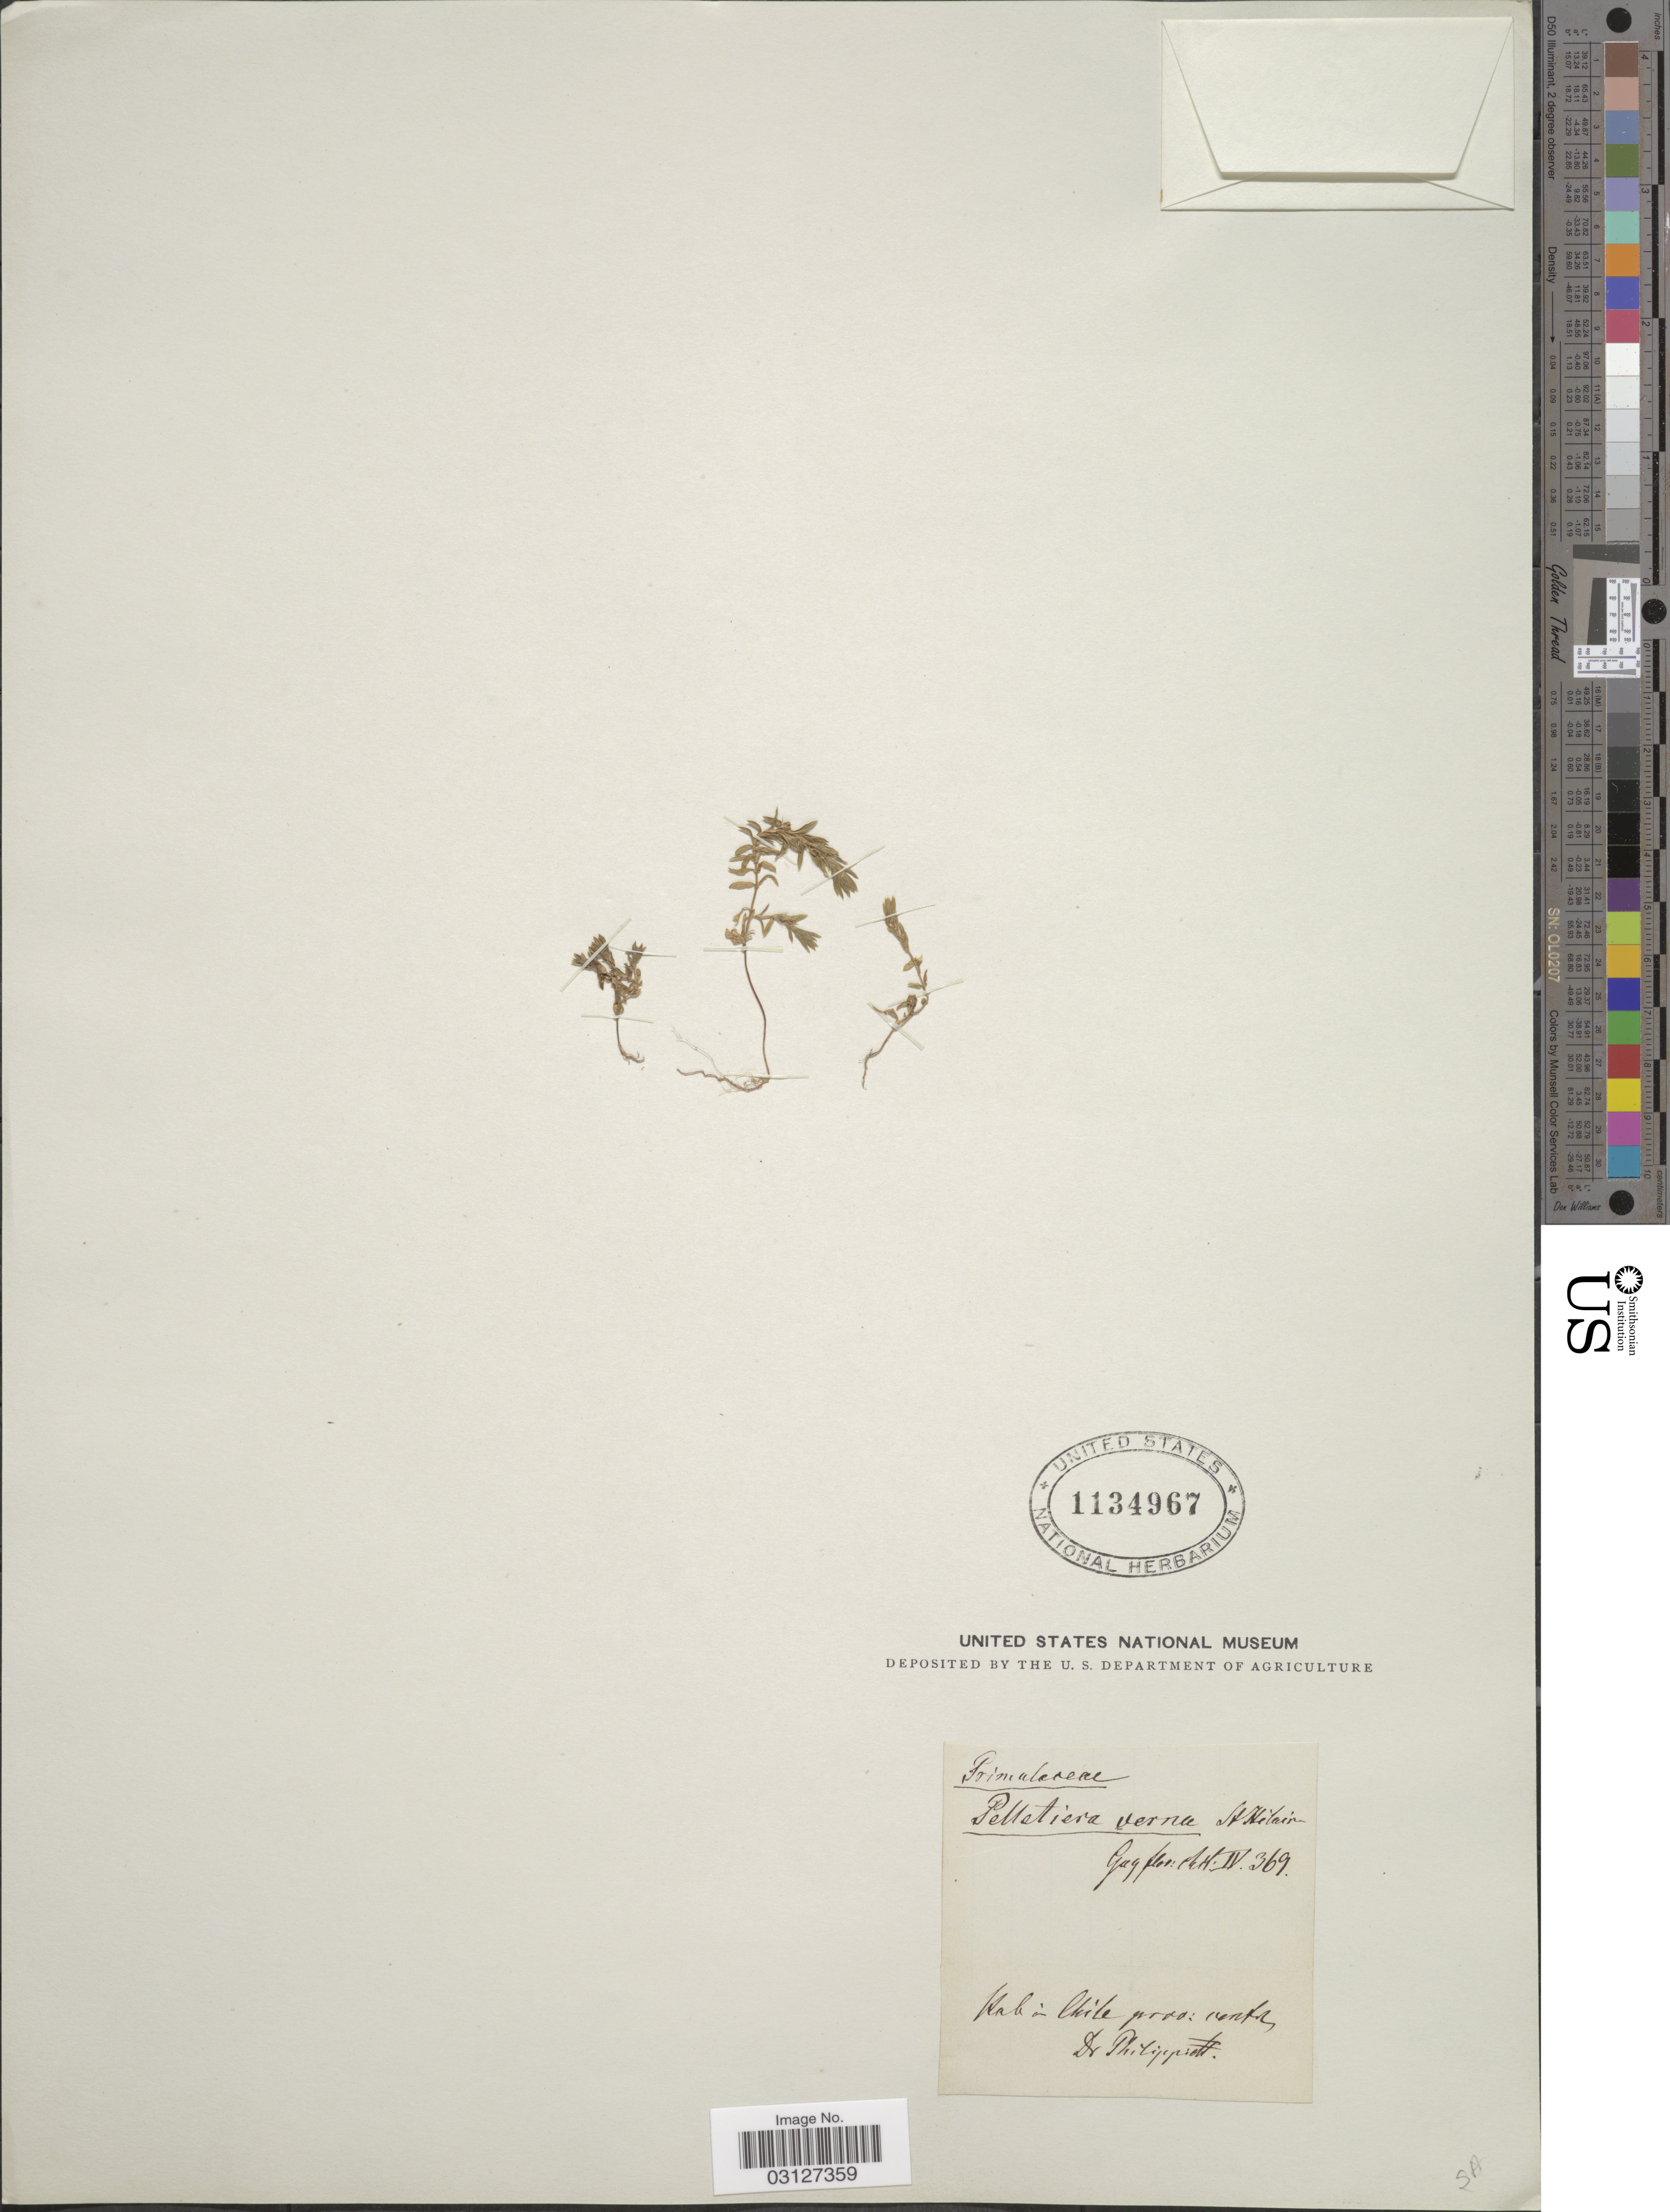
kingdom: Plantae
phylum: Tracheophyta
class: Magnoliopsida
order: Ericales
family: Primulaceae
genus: Pelletiera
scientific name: Pelletiera verna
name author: A. St.-Hil.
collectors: -. Philippi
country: Chile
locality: Chile prov.: ventor [interpreted].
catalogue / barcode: US 1134967